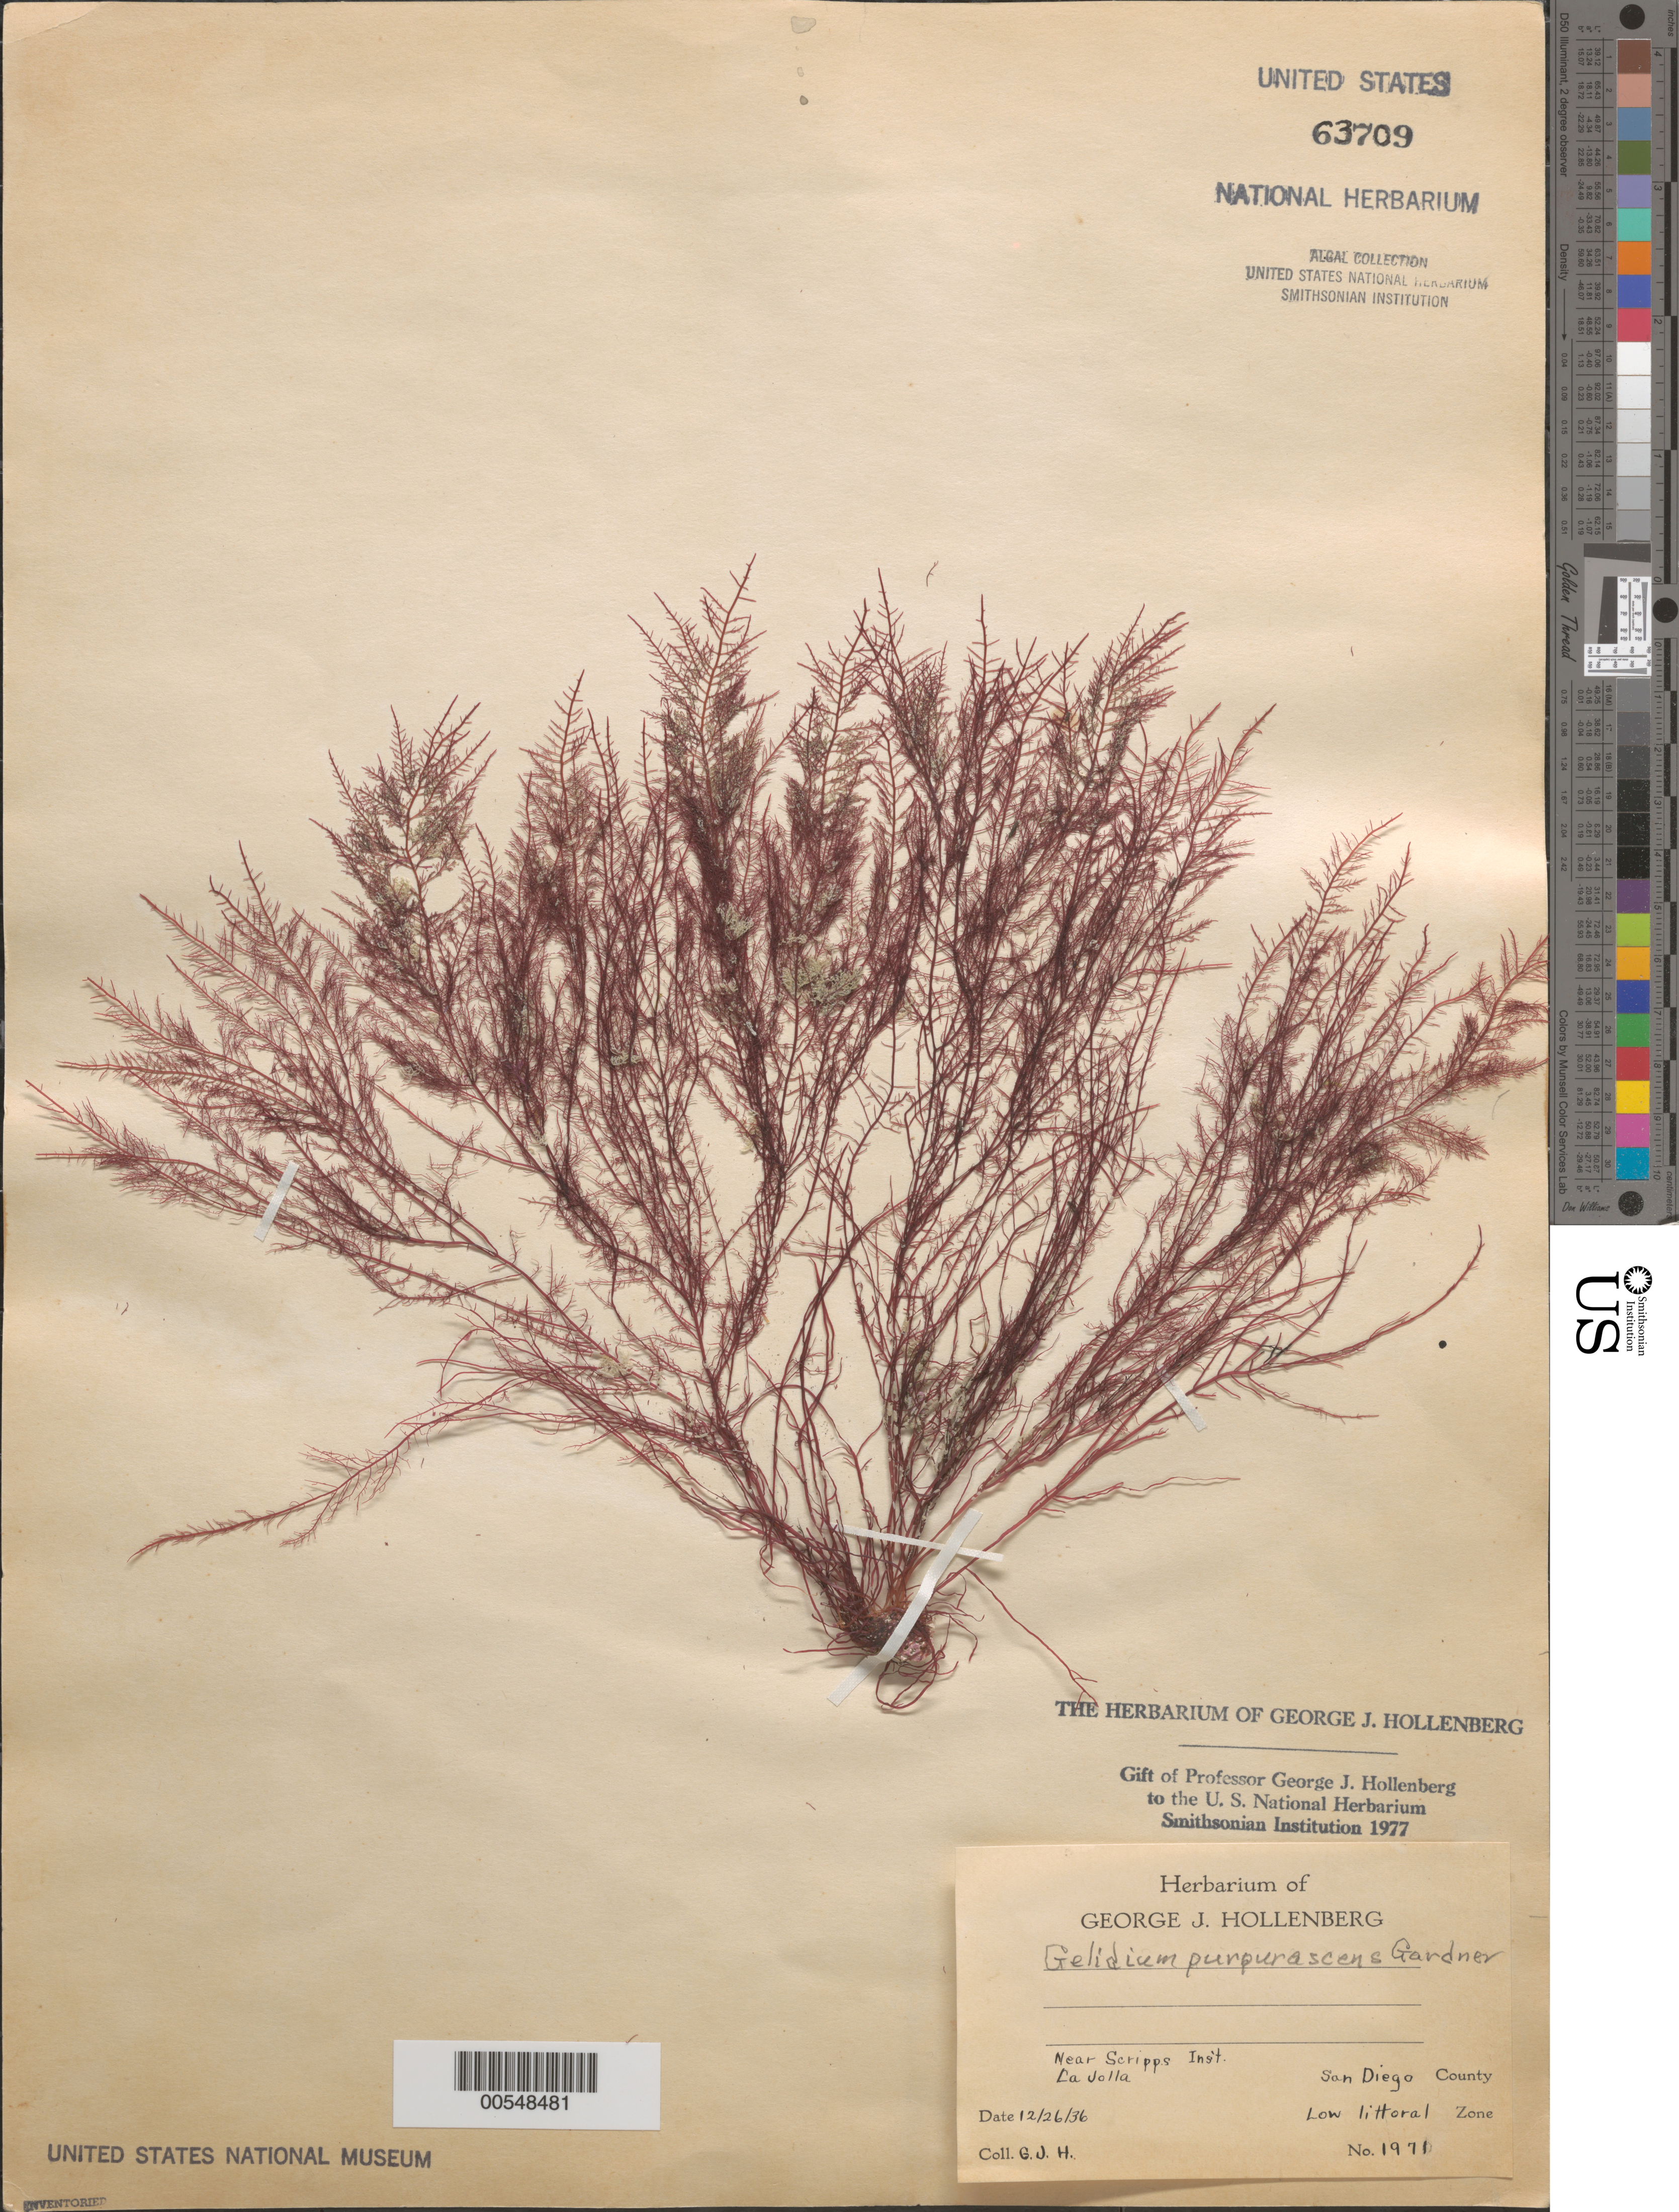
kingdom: Plantae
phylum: Rhodophyta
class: Florideophyceae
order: Gelidiales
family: Gelidiaceae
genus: Gelidium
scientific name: Gelidium purpurascens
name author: N.L. Gardner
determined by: Hollenberg, George J.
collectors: G. Hollenberg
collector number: GJH 1971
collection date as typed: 26 Dec 1936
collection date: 1936-12-26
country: United States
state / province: California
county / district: San Diego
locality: La Jolla, near Scripps Institution of Oceanography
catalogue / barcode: US 63709